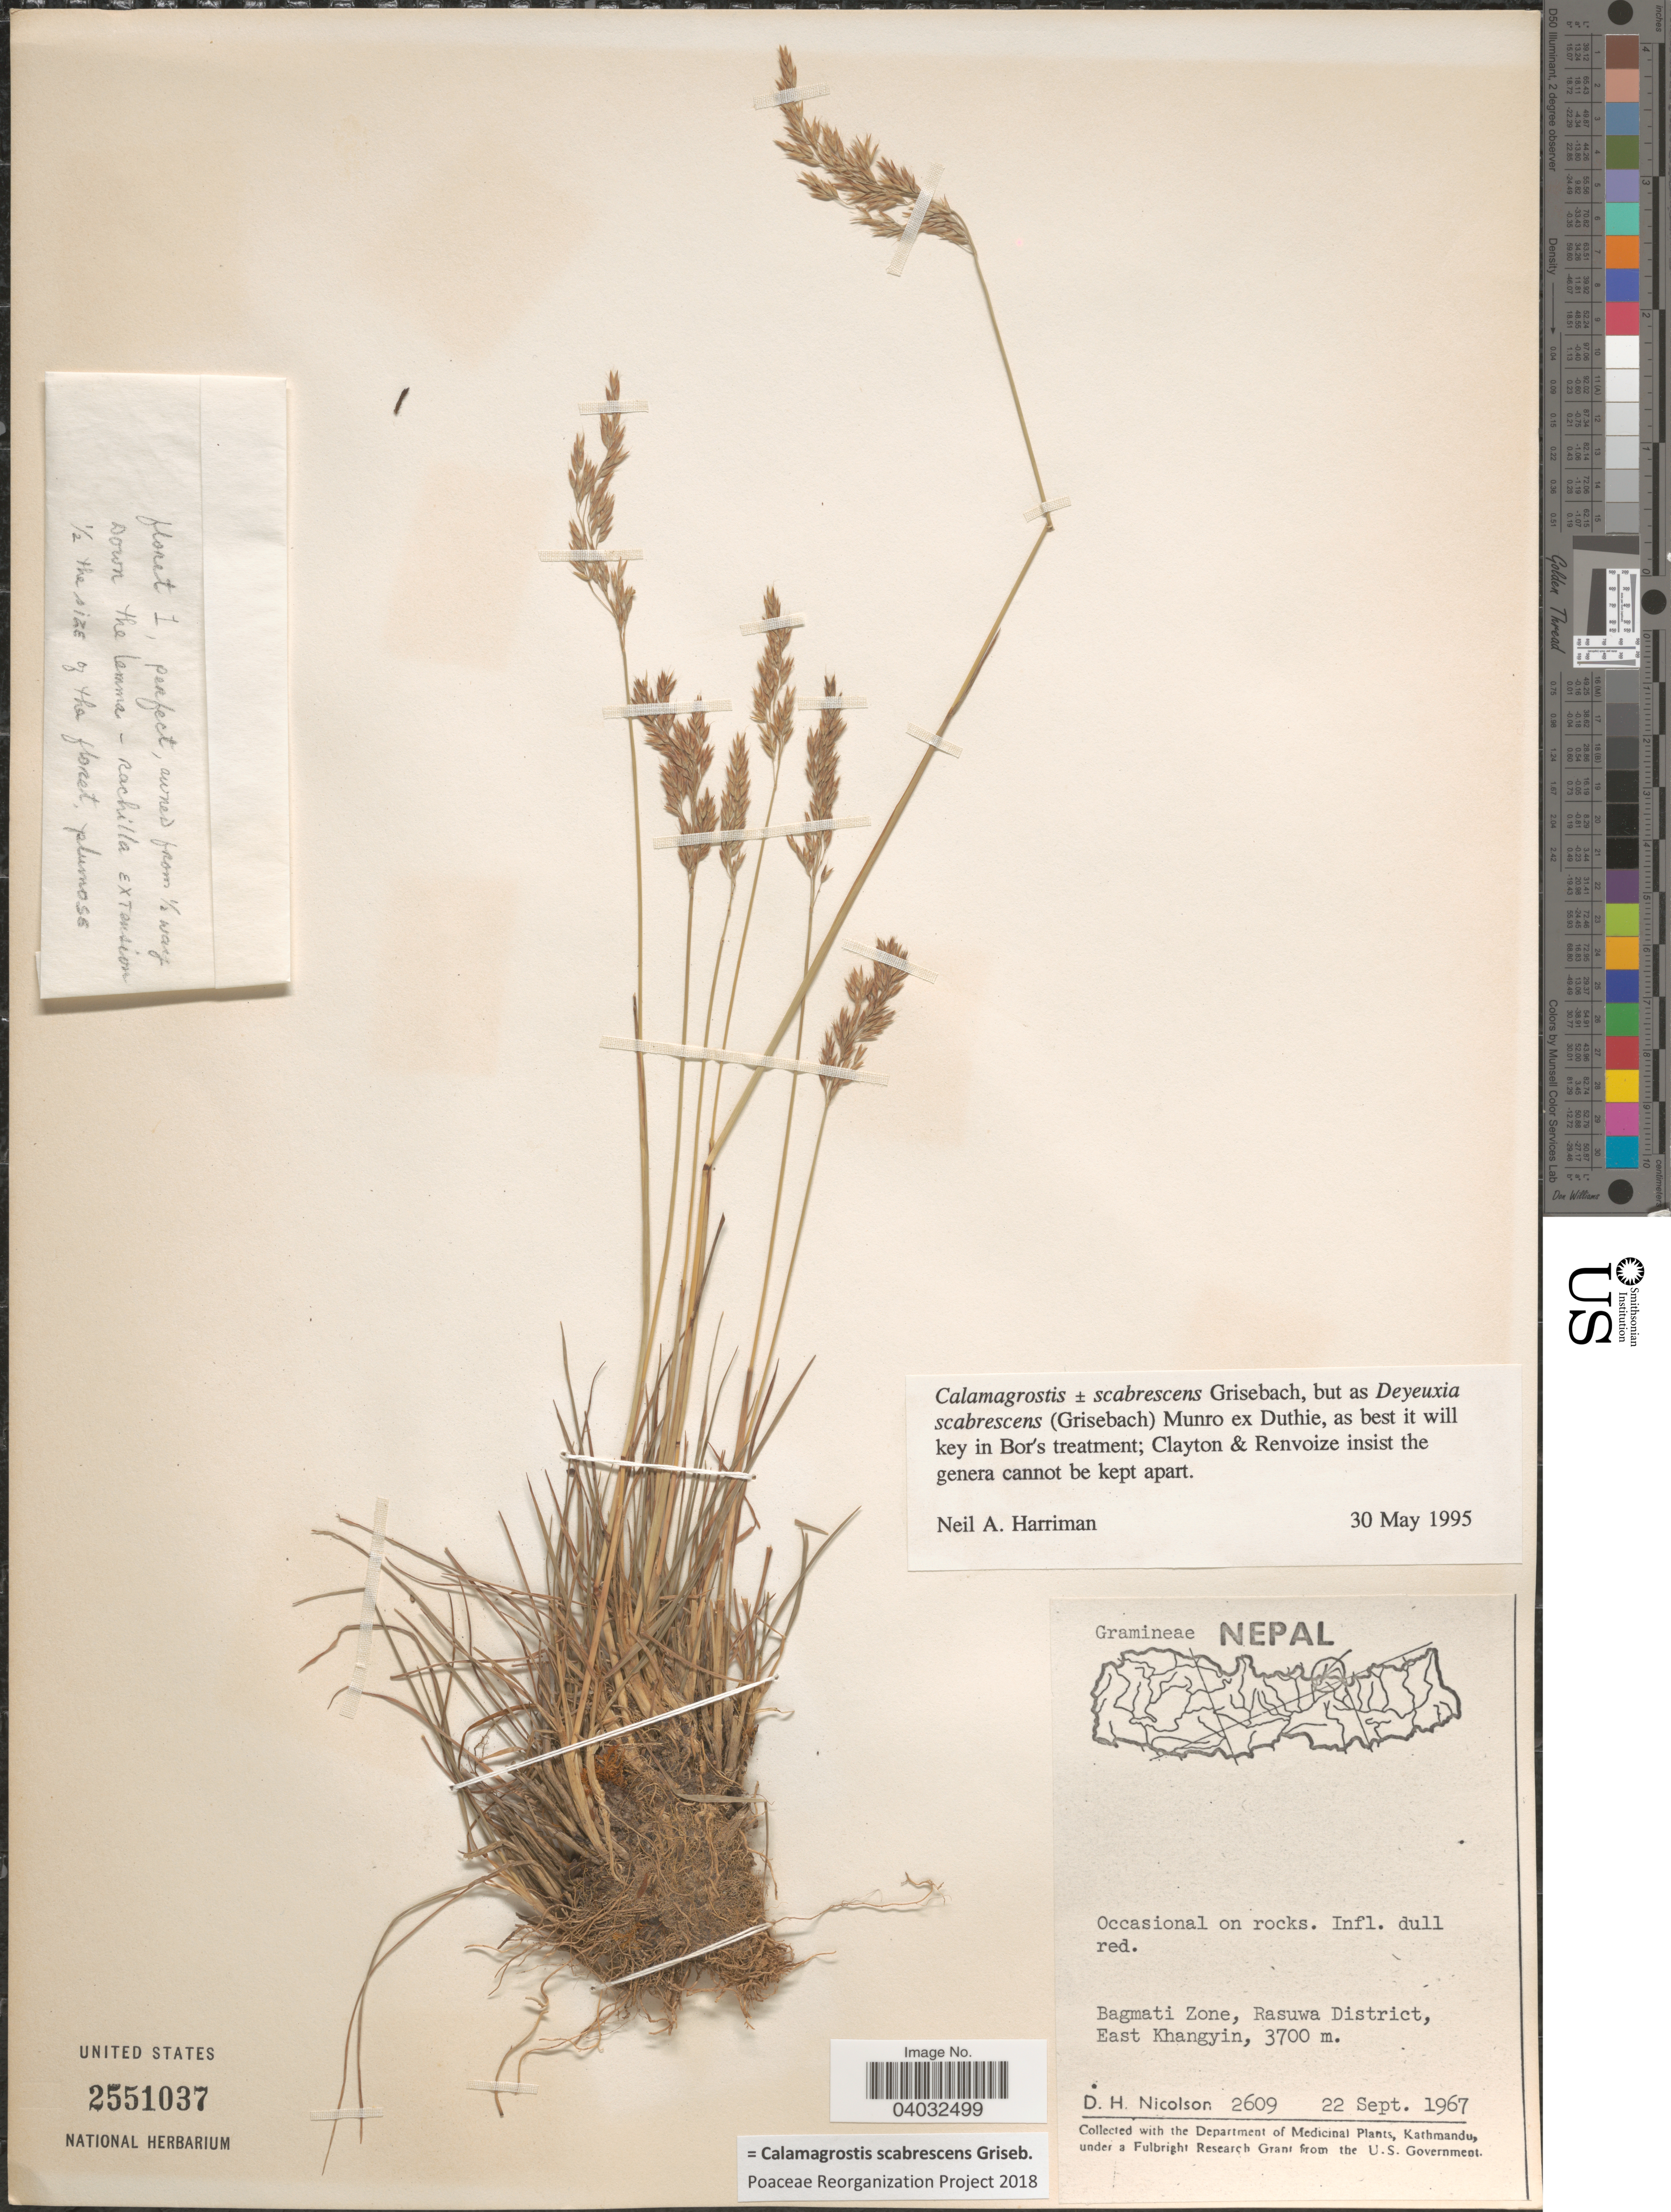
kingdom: Plantae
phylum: Tracheophyta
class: Liliopsida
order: Poales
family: Poaceae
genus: Calamagrostis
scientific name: Calamagrostis scabrescens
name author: Griseb.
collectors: D. H. Nicolson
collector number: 2609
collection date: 1967-09-22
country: Nepal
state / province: Bagmati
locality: Bagmati Zone, Rasuwa District, East Khangyin.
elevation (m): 3700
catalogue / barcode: US 2551037